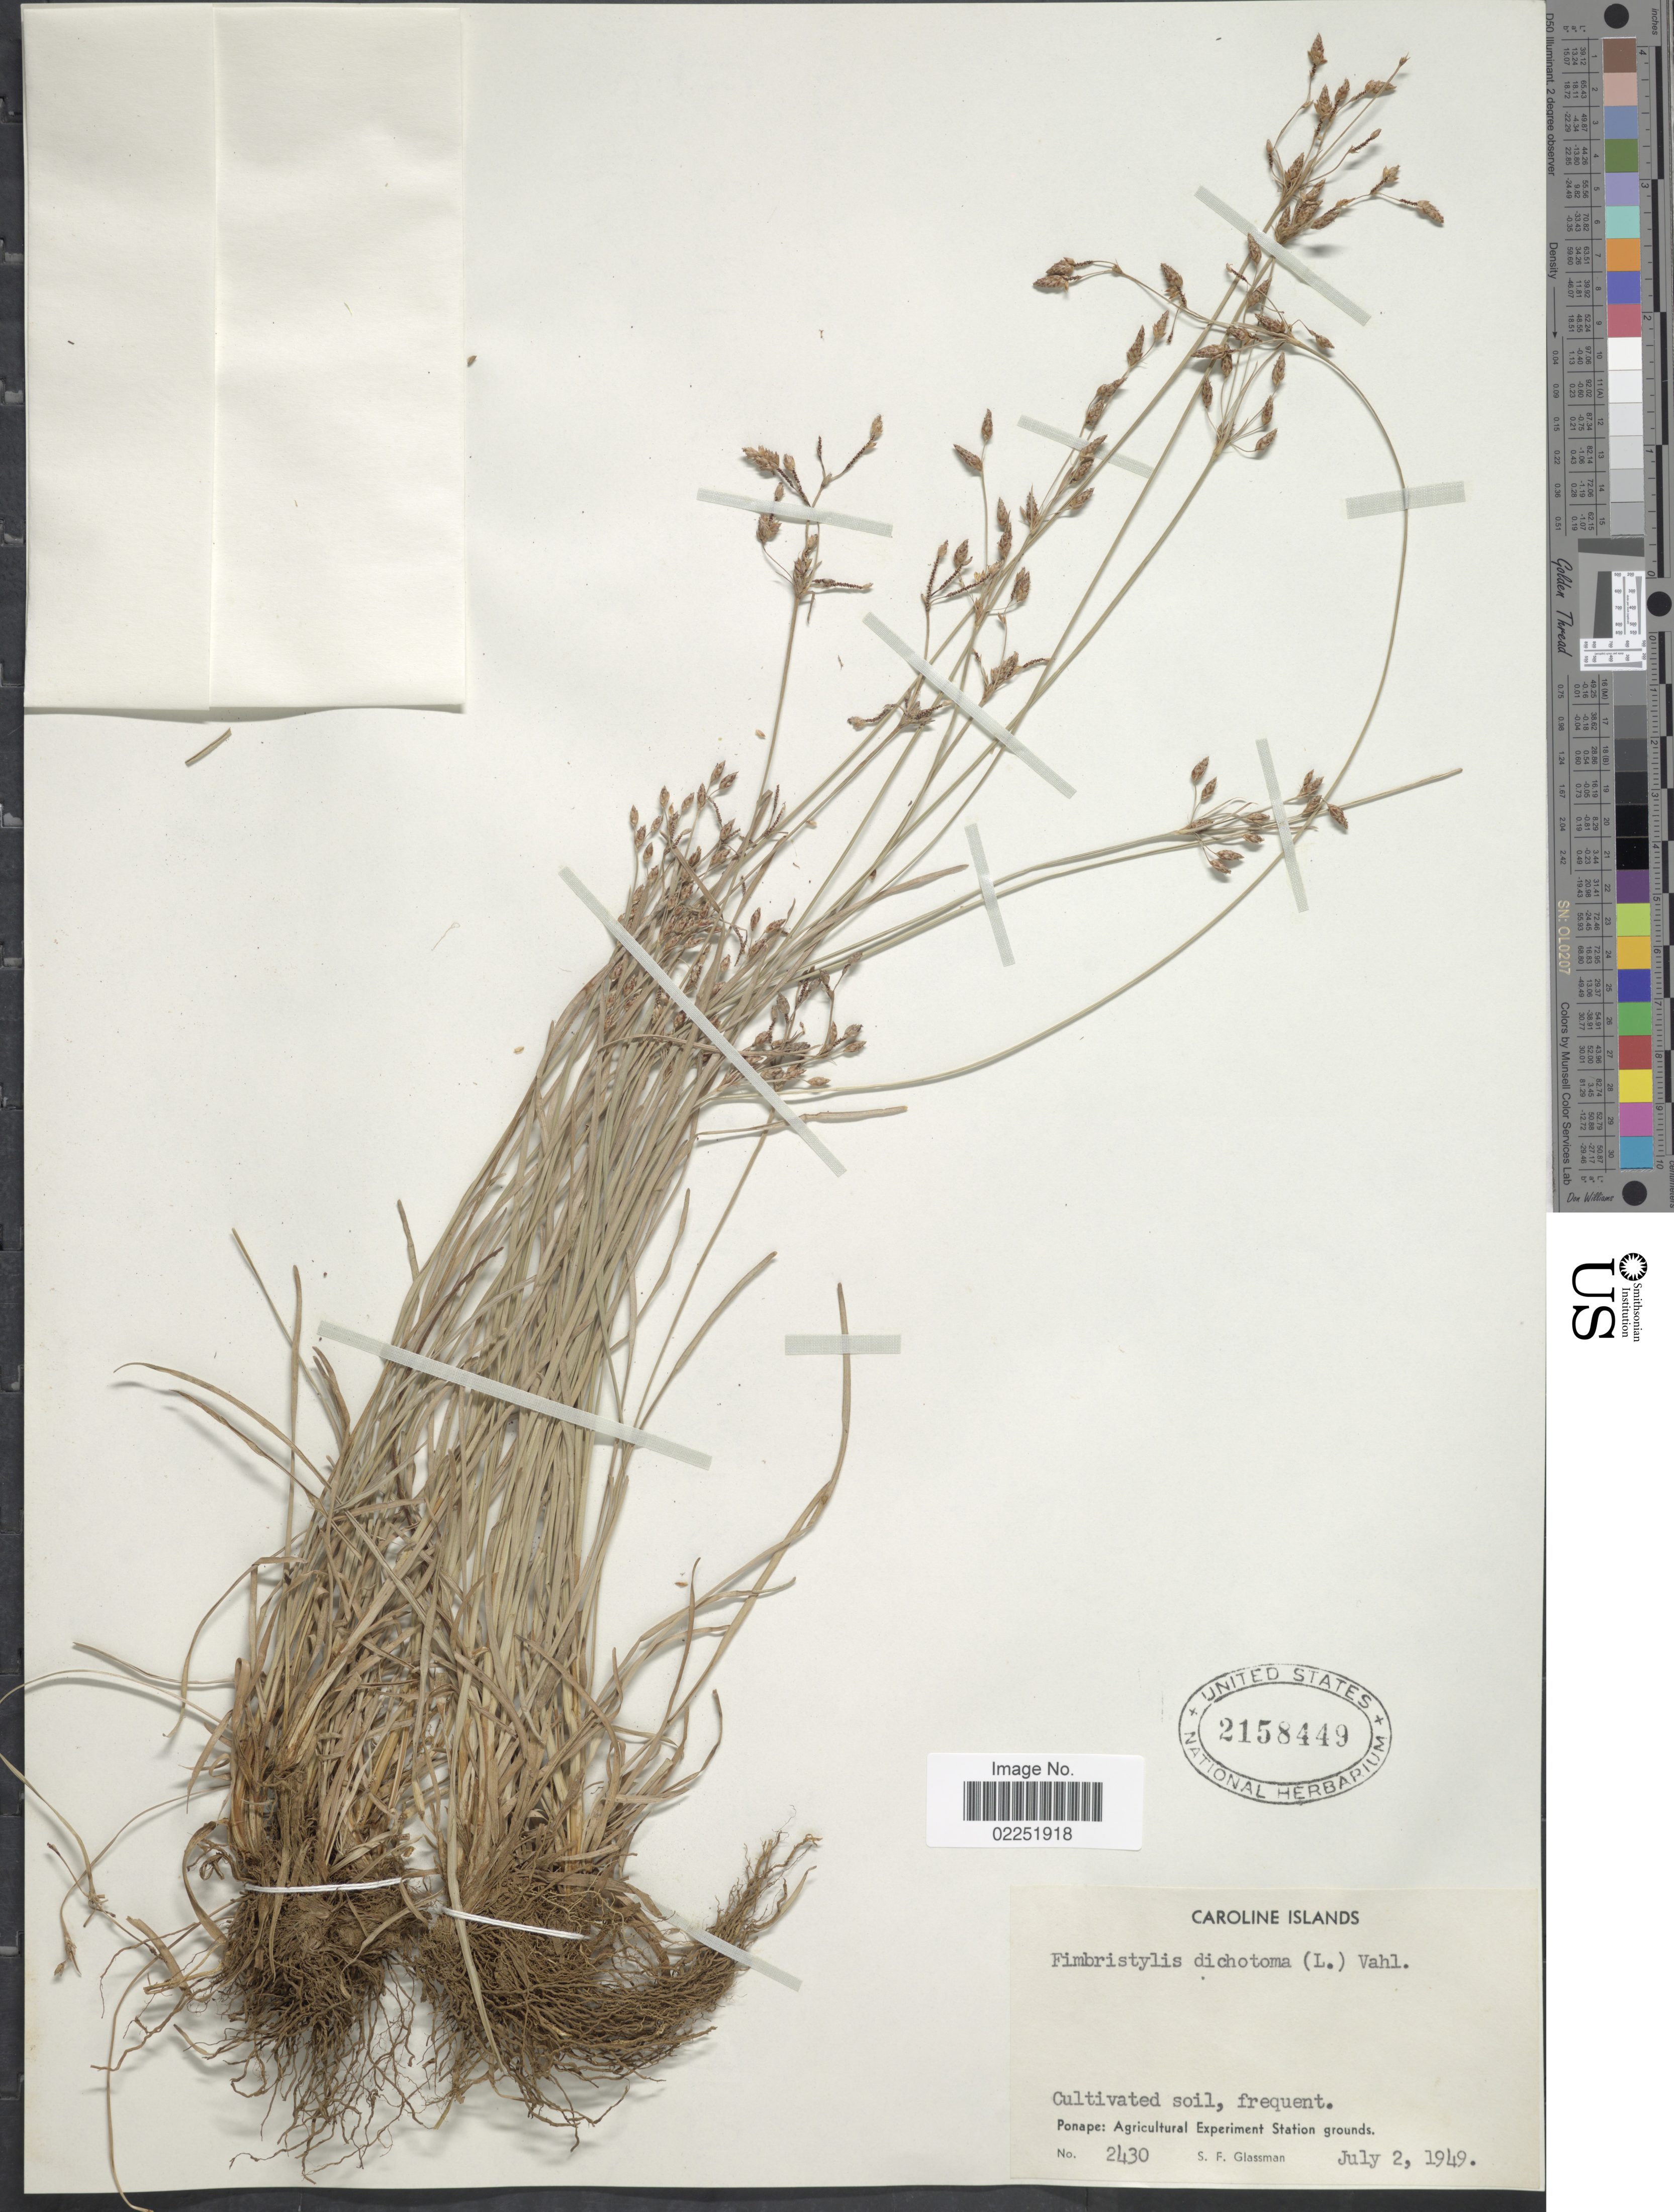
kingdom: Plantae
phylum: Tracheophyta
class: Liliopsida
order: Poales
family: Cyperaceae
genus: Fimbristylis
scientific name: Fimbristylis dichotoma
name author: (L.) Vahl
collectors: S. F. Glassman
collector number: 2430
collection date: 1949-07-02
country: Micronesia, Federated States of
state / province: Pohnpei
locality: Caroline Islands, Ponape: Agricultural Experiment Station grounds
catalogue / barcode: US 2158449